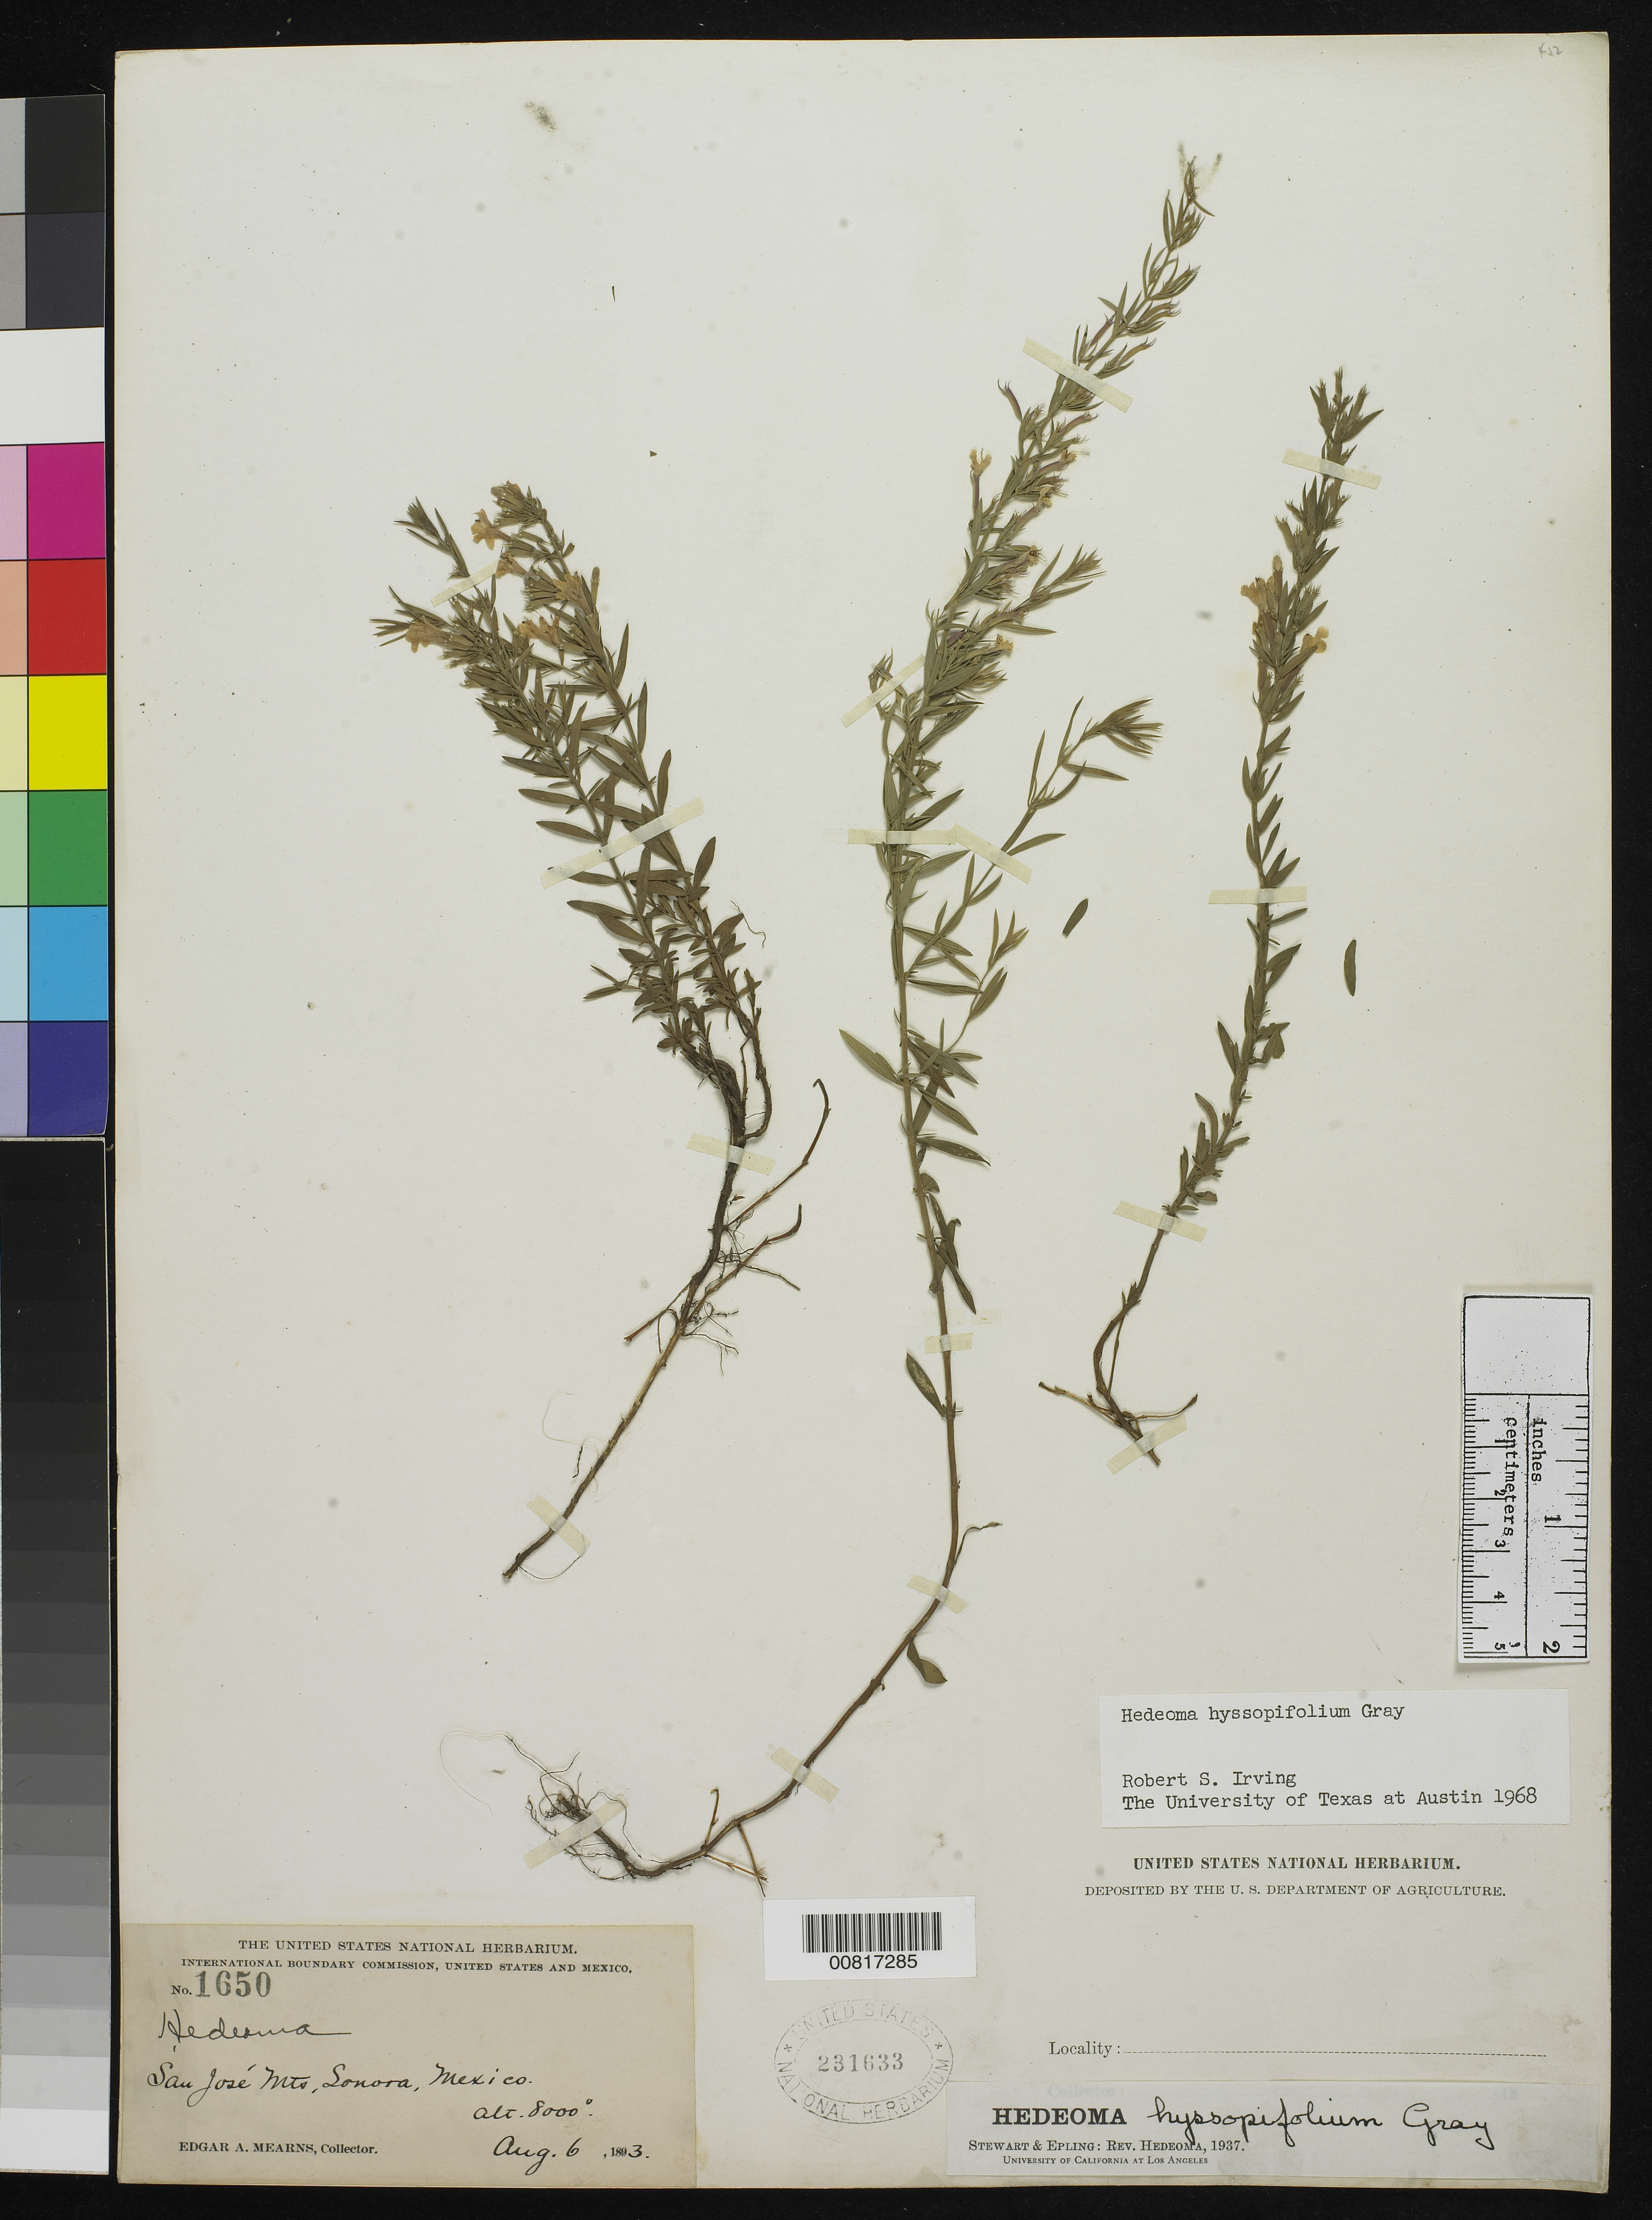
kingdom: Plantae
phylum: Tracheophyta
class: Magnoliopsida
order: Lamiales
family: Lamiaceae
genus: Hedeoma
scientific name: Hedeoma hyssopifolia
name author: A. Gray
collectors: E. A. Mearns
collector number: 1650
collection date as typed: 06 Aug 1893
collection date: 1893-08-06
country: Mexico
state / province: Sonora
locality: San José Mts., Sonora.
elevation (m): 2438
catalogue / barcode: US 231633